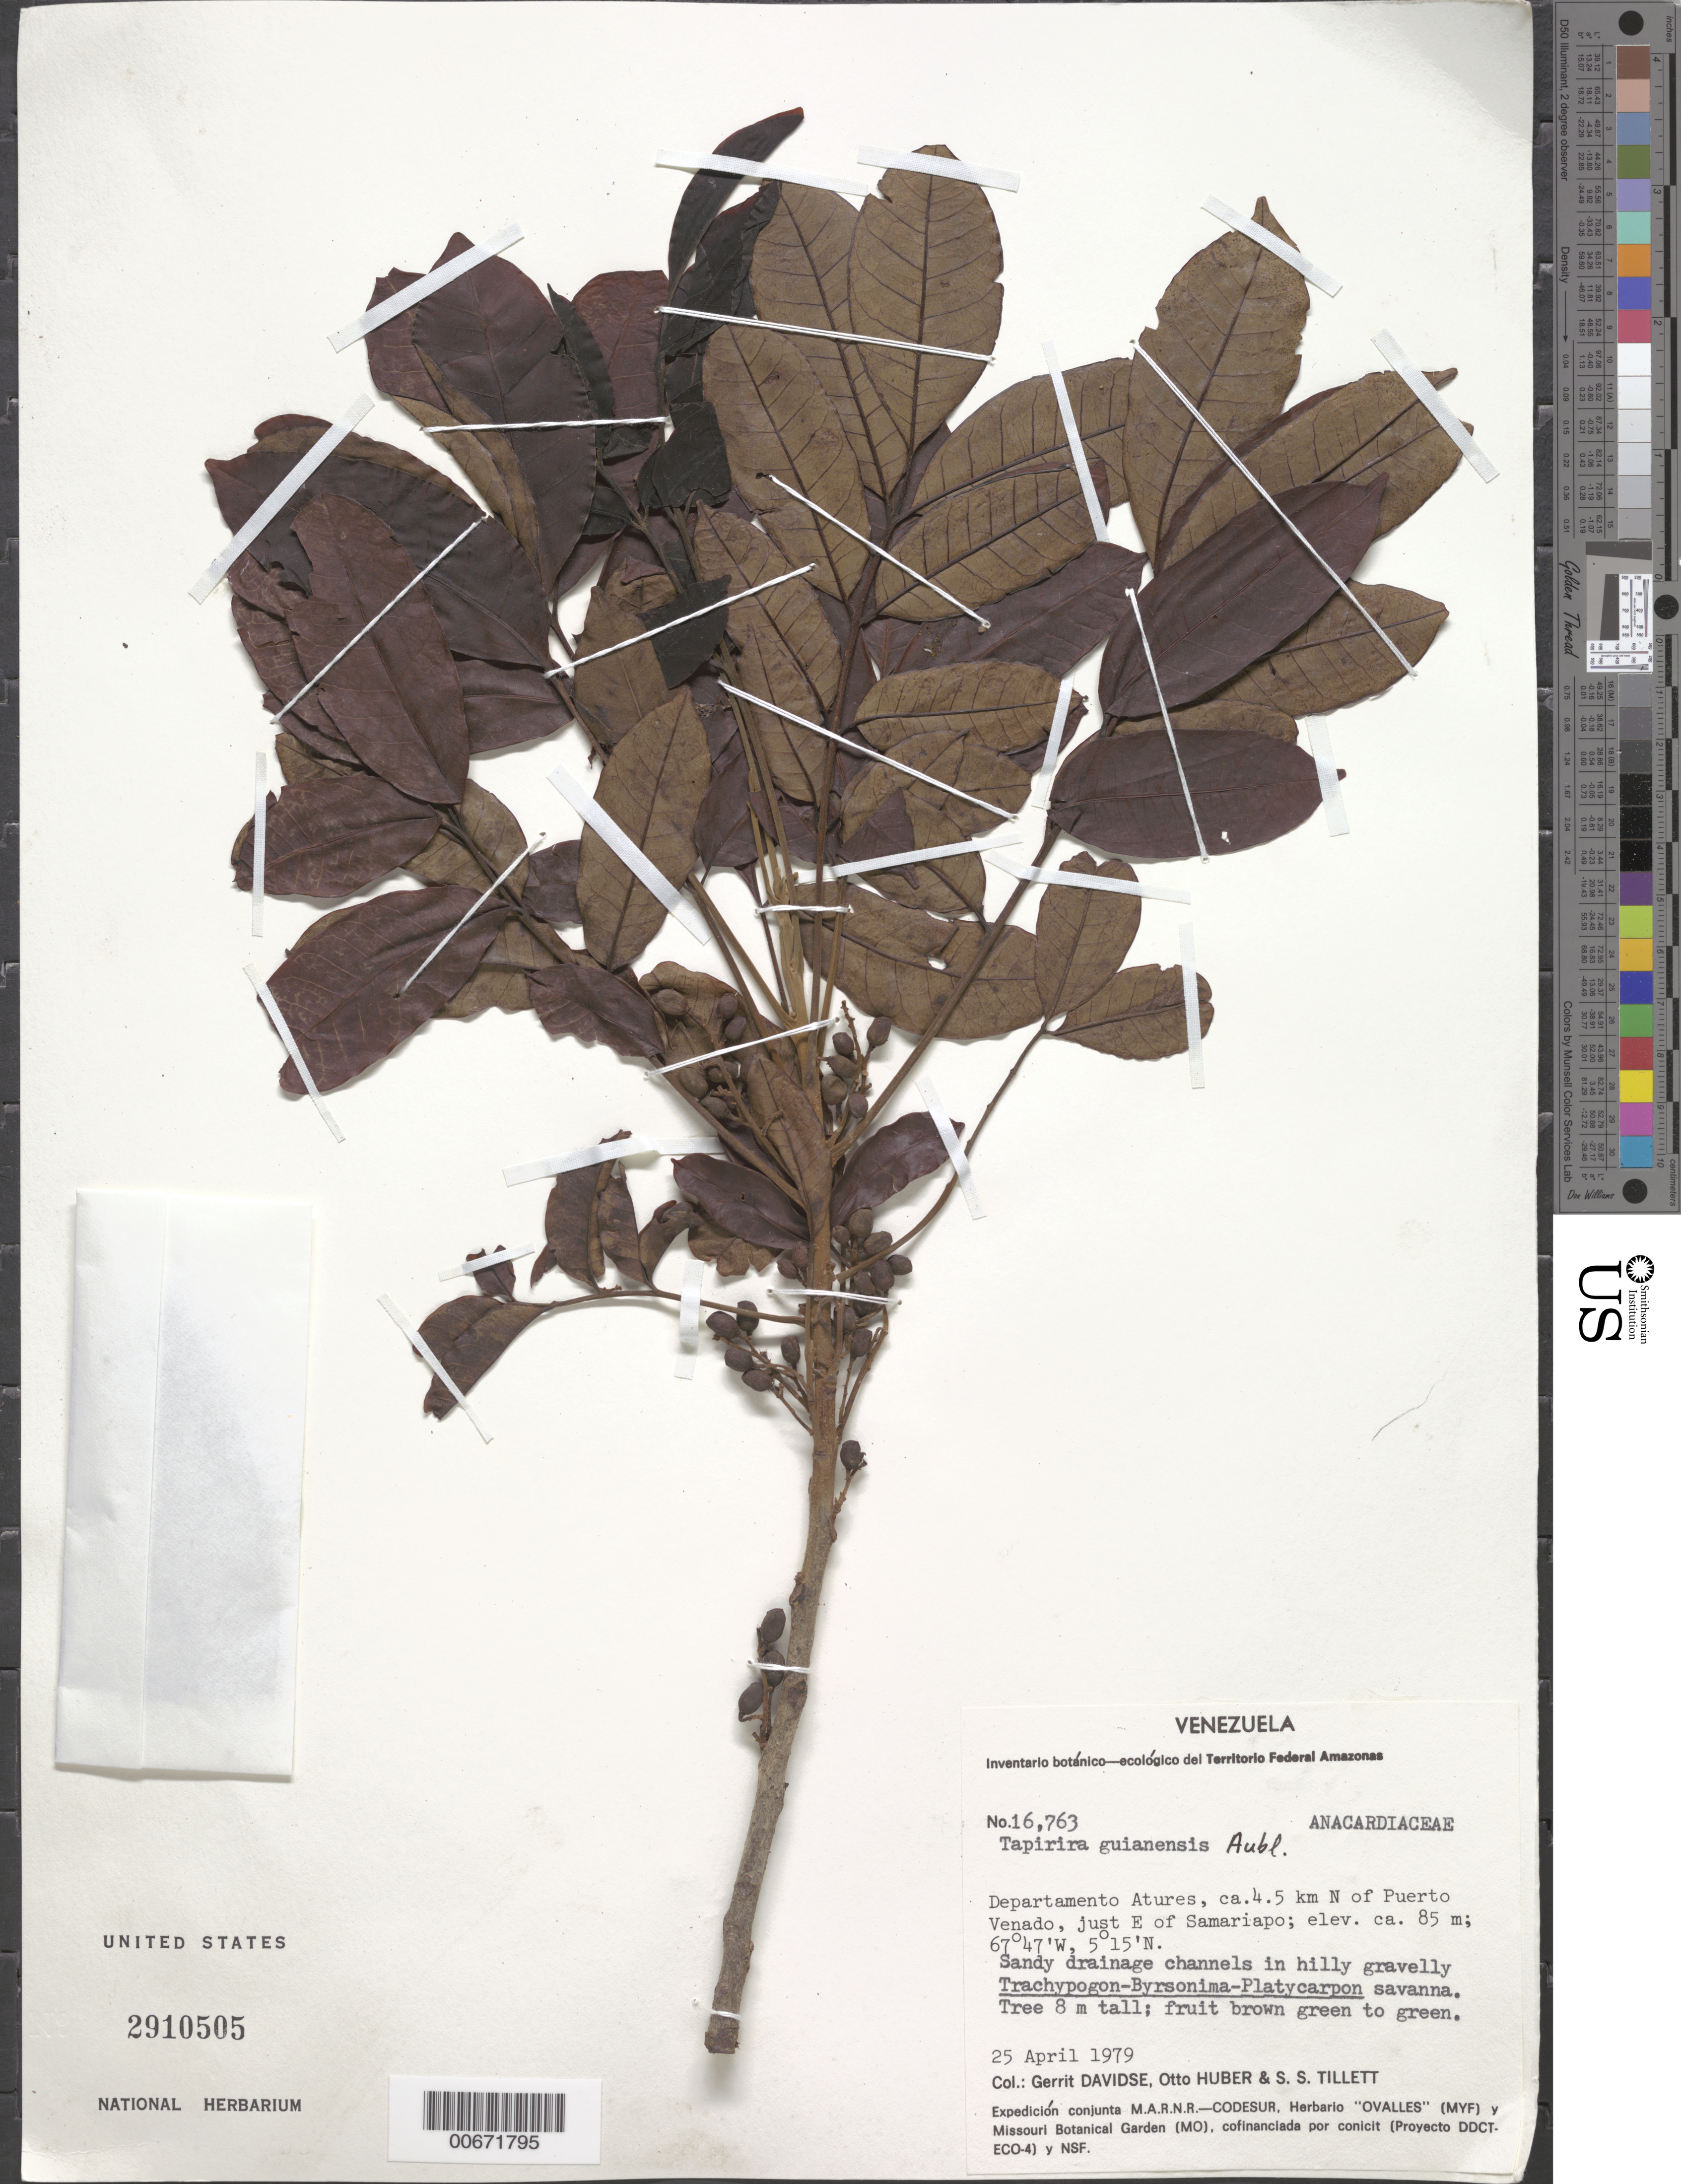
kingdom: Plantae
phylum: Tracheophyta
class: Magnoliopsida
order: Sapindales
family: Anacardiaceae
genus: Tapirira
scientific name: Tapirira guianensis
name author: Aubl.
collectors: G. Davidse, O. Huber & S. S. Tillett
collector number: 16763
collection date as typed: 25-Apr-79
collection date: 1979-04-25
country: Venezuela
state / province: Amazonas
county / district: Atures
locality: Puerto Venado, 4.5 km N of, E of Samariapo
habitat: Sandy drainage channels in hilly gravelly Trachypagon-Byrsonian-Platycarpon savanna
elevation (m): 85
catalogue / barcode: US 2910505